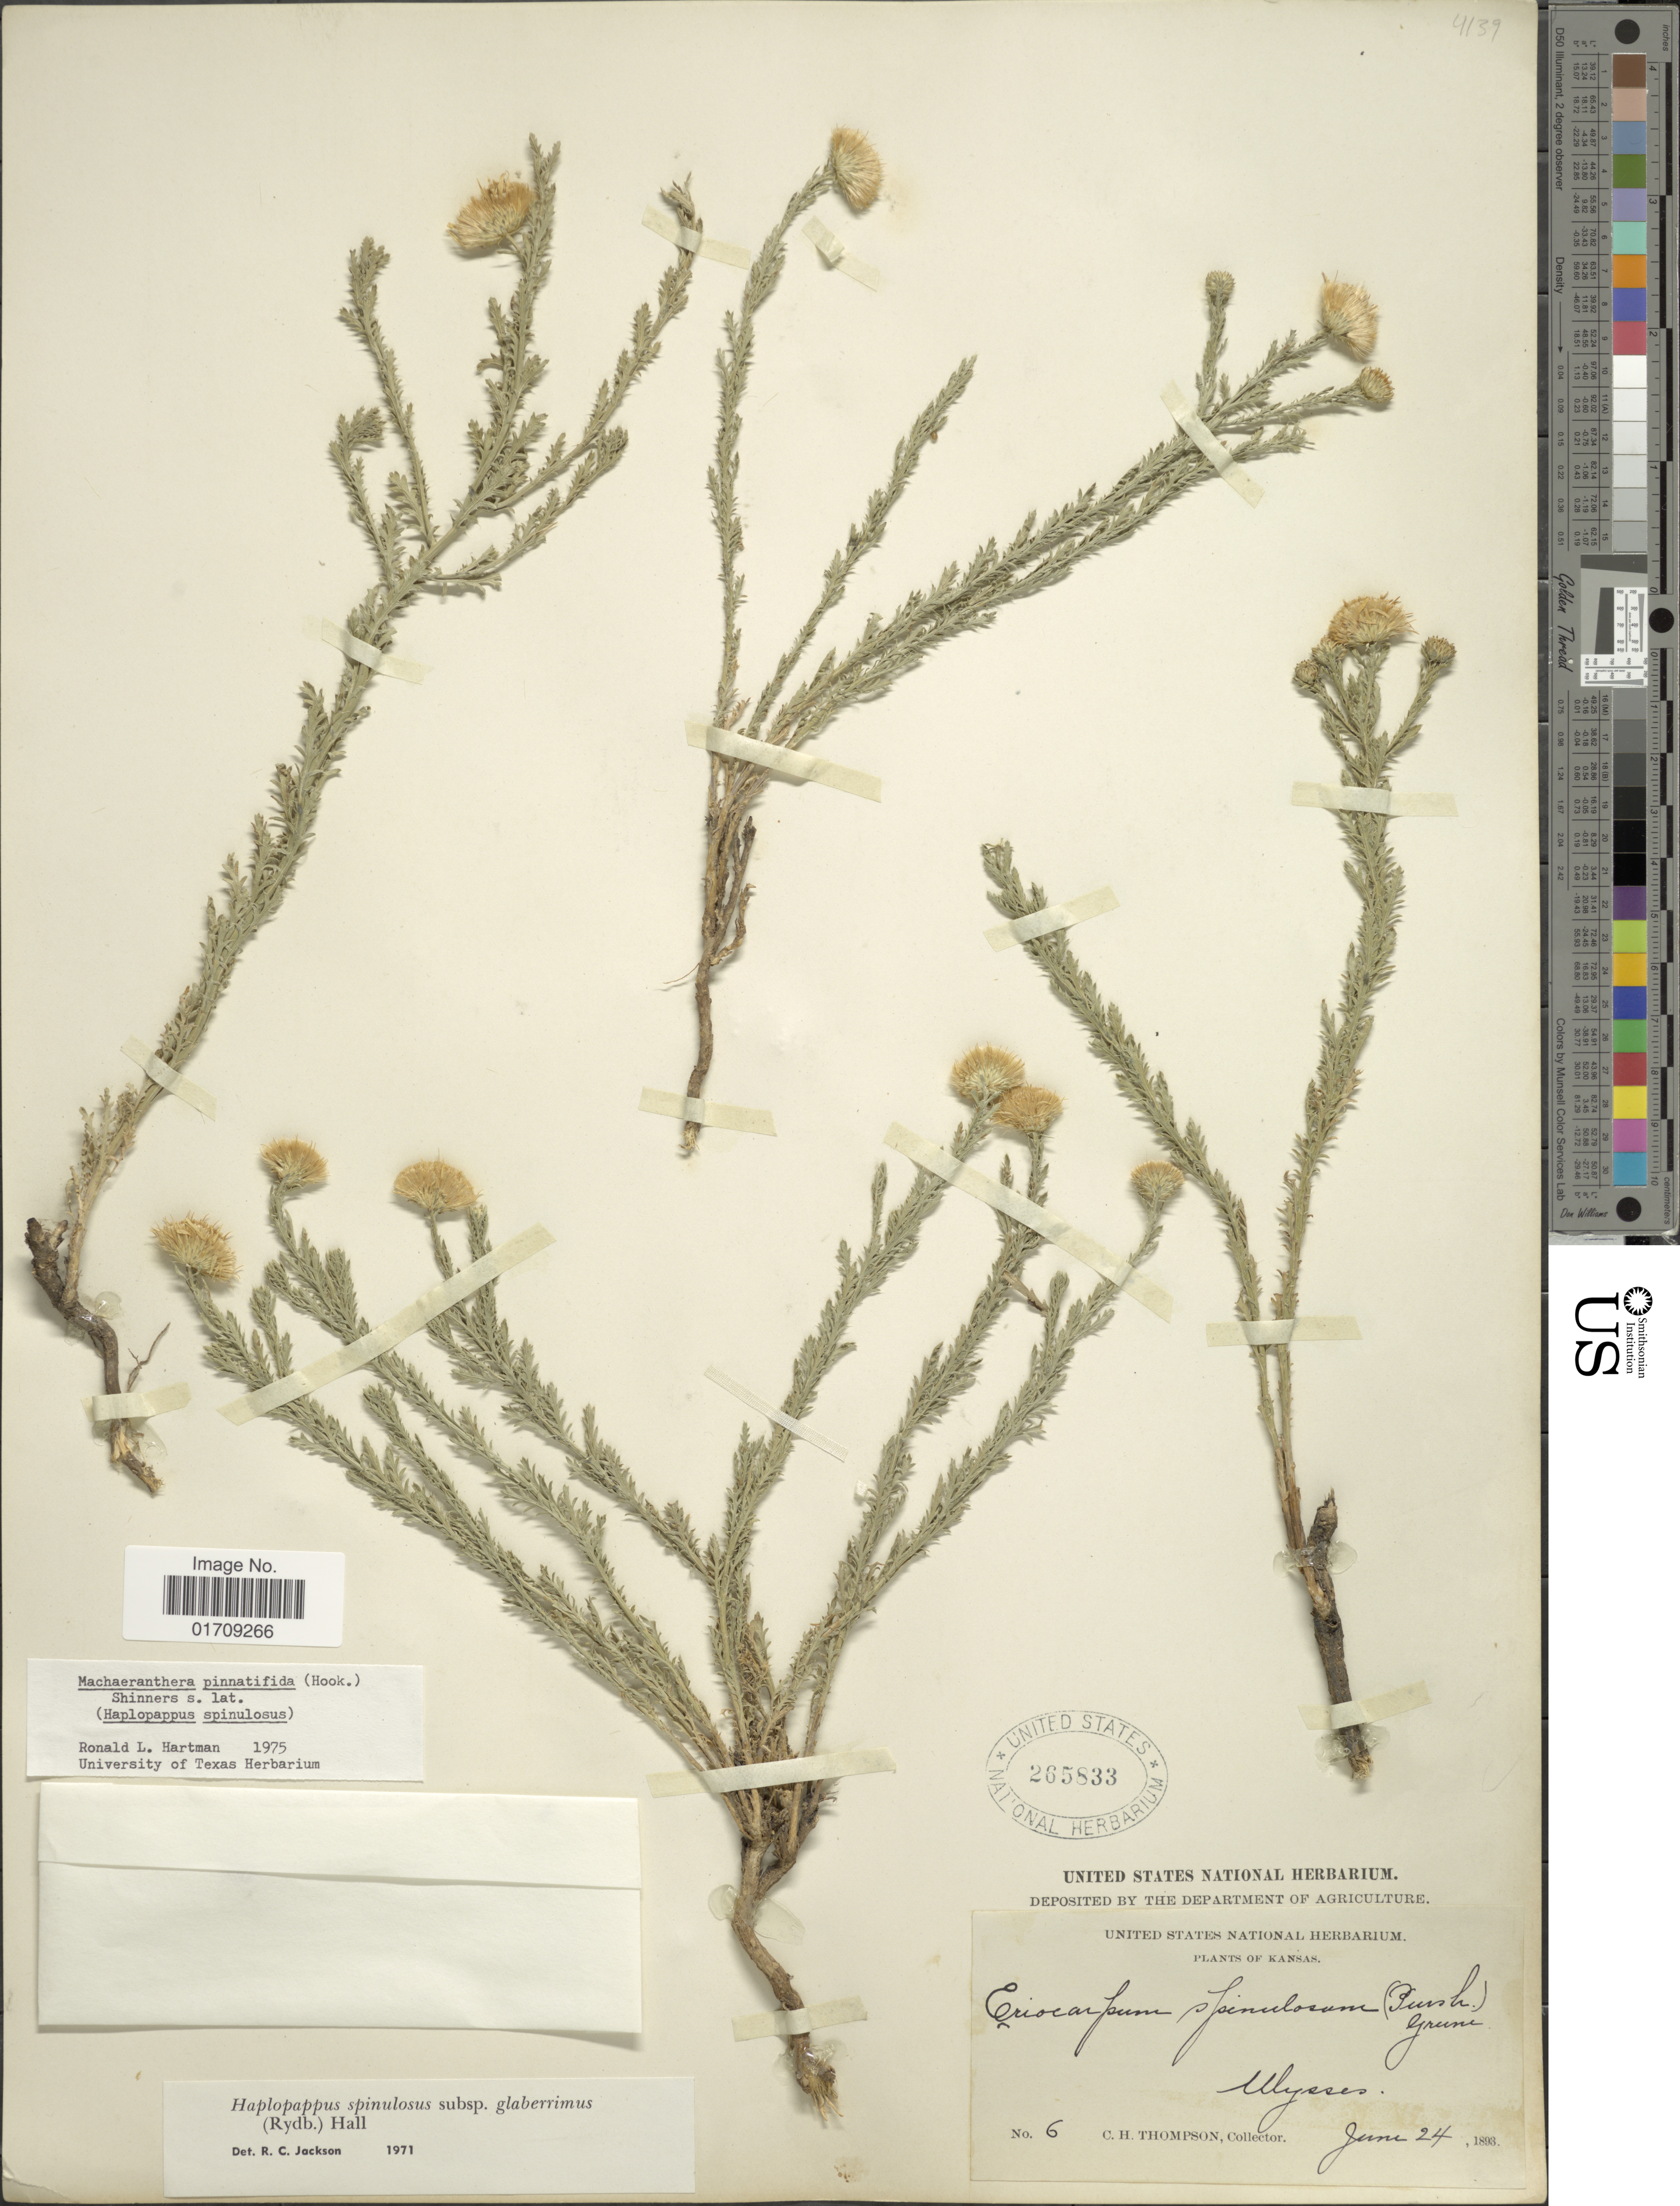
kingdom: Plantae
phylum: Tracheophyta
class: Magnoliopsida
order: Asterales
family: Asteraceae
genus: Machaeranthera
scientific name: Machaeranthera pinnatifida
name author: (Hook.) Shinners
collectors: C. H. Thompson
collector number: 6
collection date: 1893-06-24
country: United States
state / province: Kansas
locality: Ulysses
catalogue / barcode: US 265833